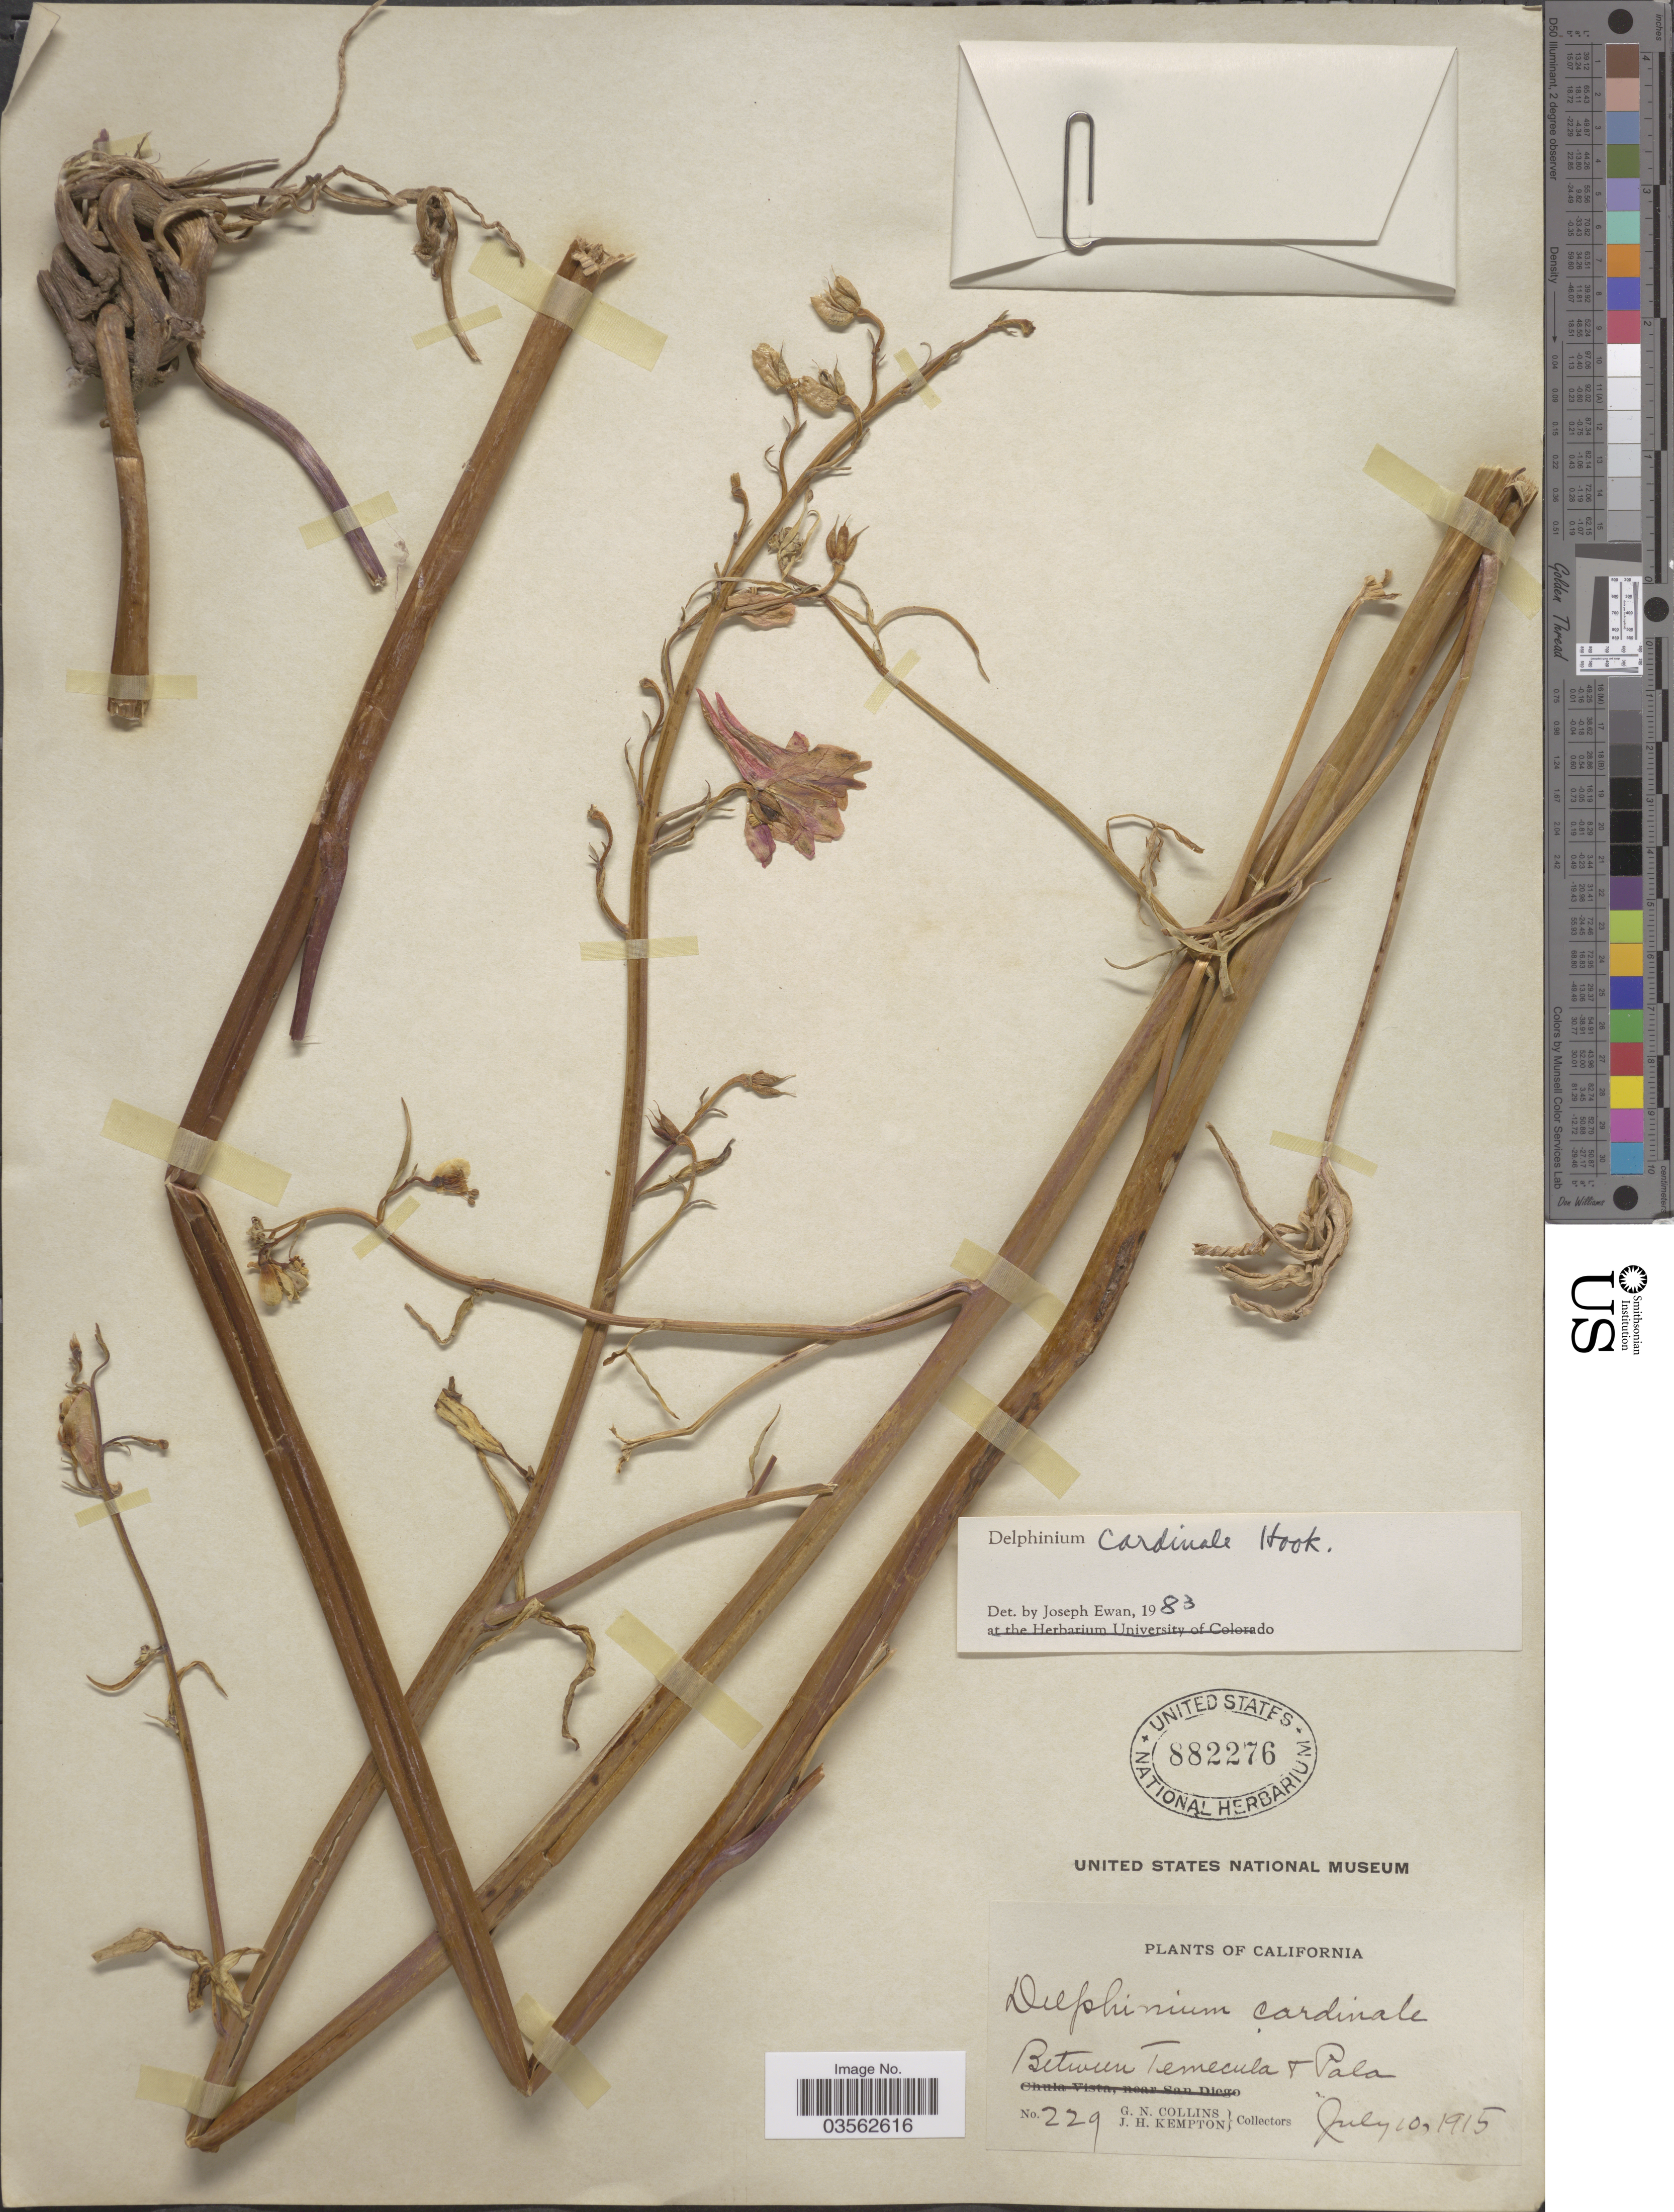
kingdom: Plantae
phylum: Tracheophyta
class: Magnoliopsida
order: Ranunculales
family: Ranunculaceae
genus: Delphinium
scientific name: Delphinium cardinale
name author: Hook.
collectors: G. Collins & J. H. Kempton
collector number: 229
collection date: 1915-07-10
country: United States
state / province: California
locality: Between Temecula & Pala.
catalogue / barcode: US 882276